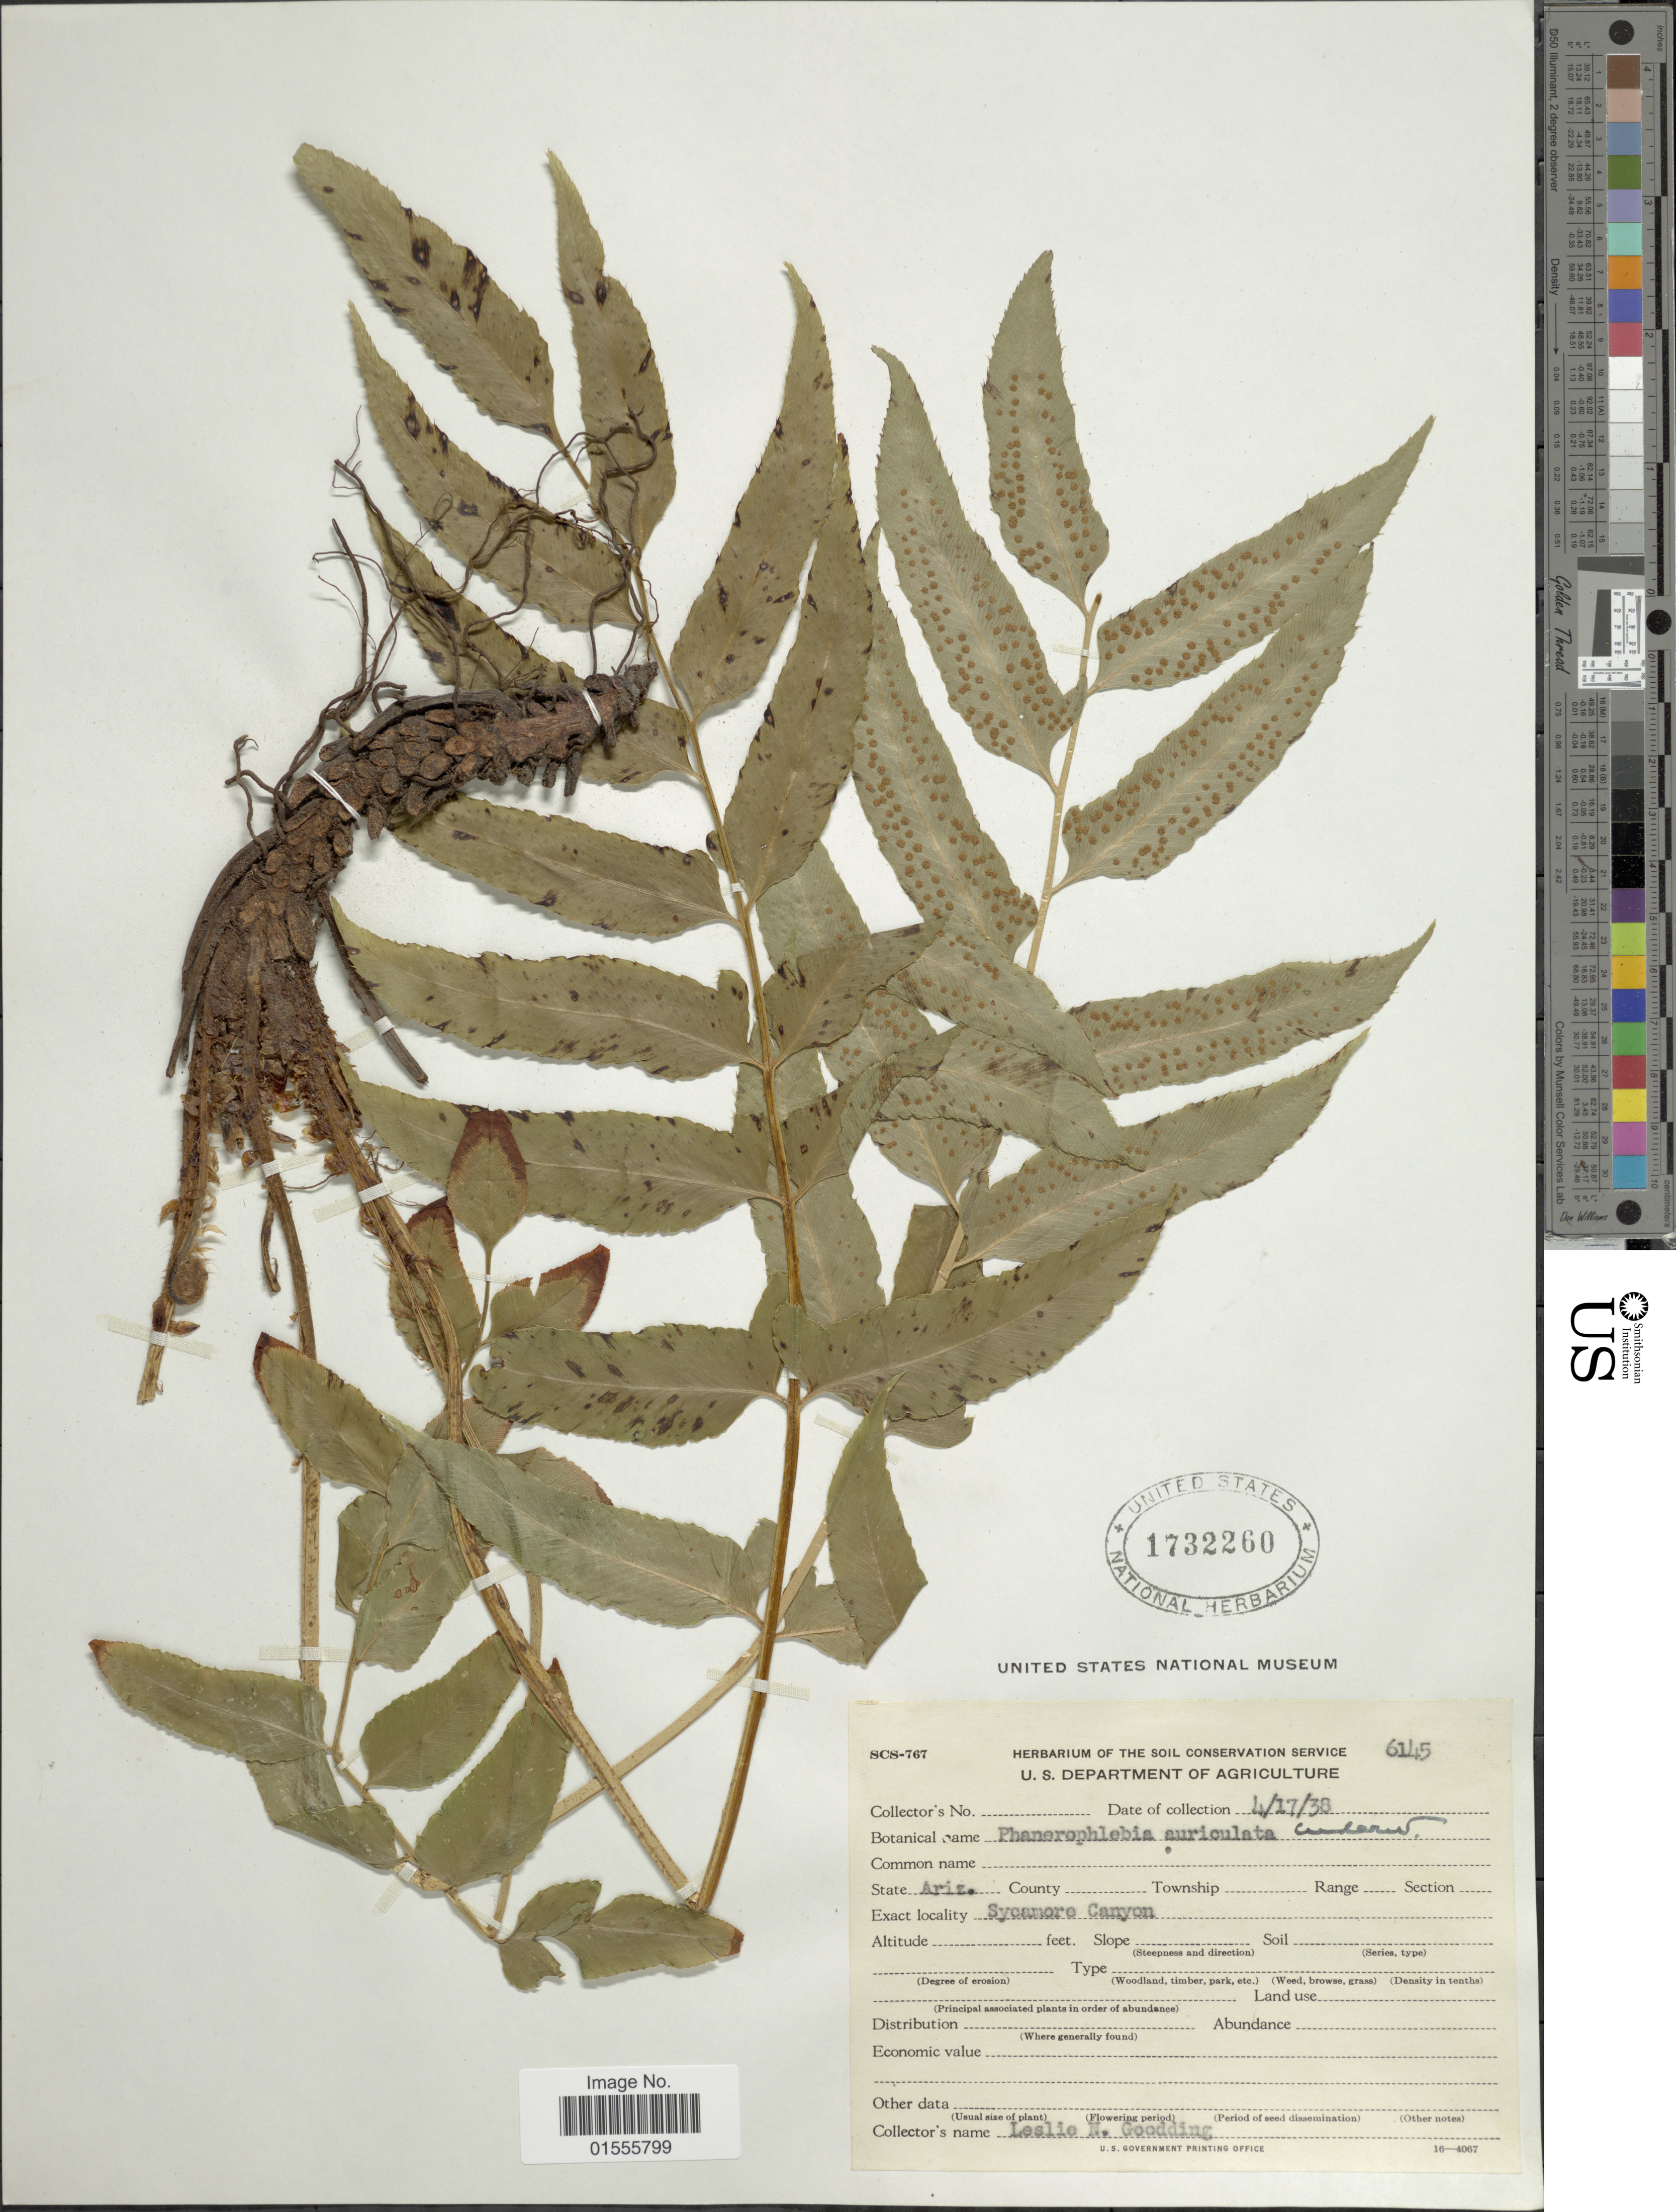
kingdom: Plantae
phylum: Tracheophyta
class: Polypodiopsida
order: Polypodiales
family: Dryopteridaceae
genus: Phanerophlebia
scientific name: Phanerophlebia auriculata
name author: Underw.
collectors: L. N. Goodding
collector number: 6145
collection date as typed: Transcribed d/m/y: 17/4/38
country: United States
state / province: Arizona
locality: Sycamore Canyon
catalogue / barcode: US 1732260